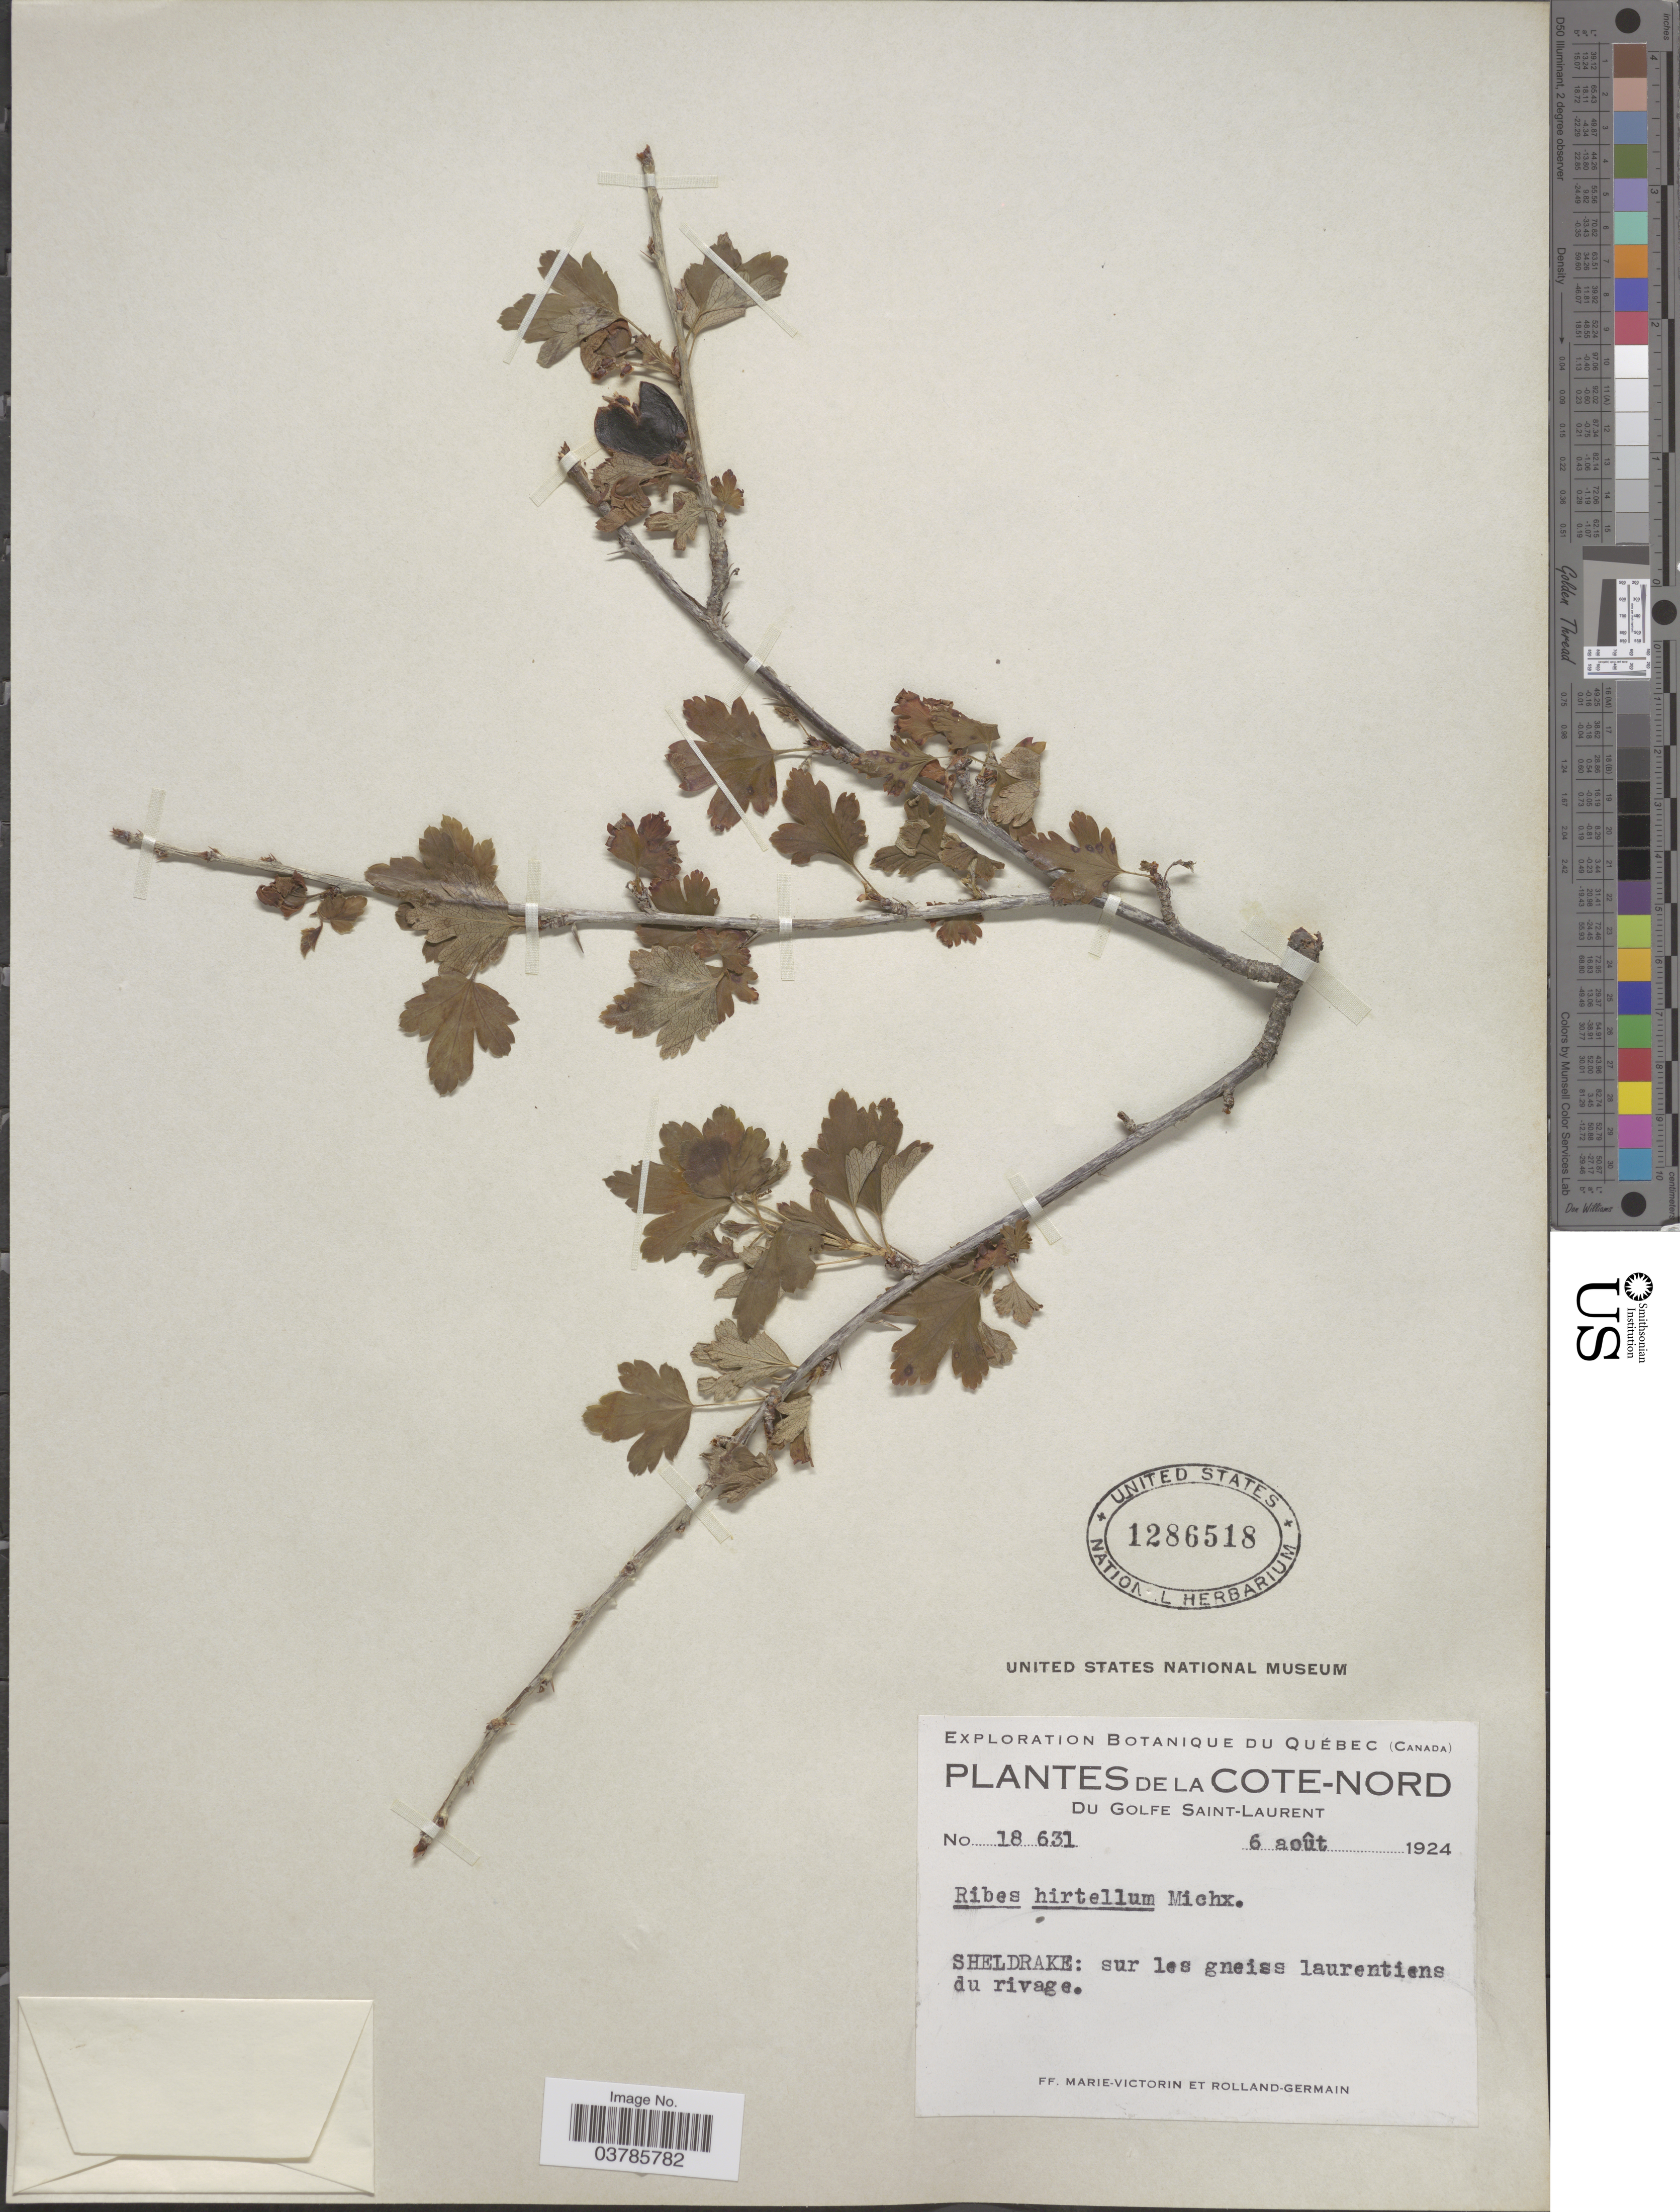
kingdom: Plantae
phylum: Tracheophyta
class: Magnoliopsida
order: Saxifragales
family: Grossulariaceae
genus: Ribes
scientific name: Ribes hirtellum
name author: Michx.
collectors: F. Marie-Victorin & Rolland-Germain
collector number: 18631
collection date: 1924-08-06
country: Canada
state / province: Quebec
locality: La Cote-Nord Du Golfe Saint-Laurent. Sheldrake: sur les gneiss laurentiens du rivage.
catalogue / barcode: US 1286518